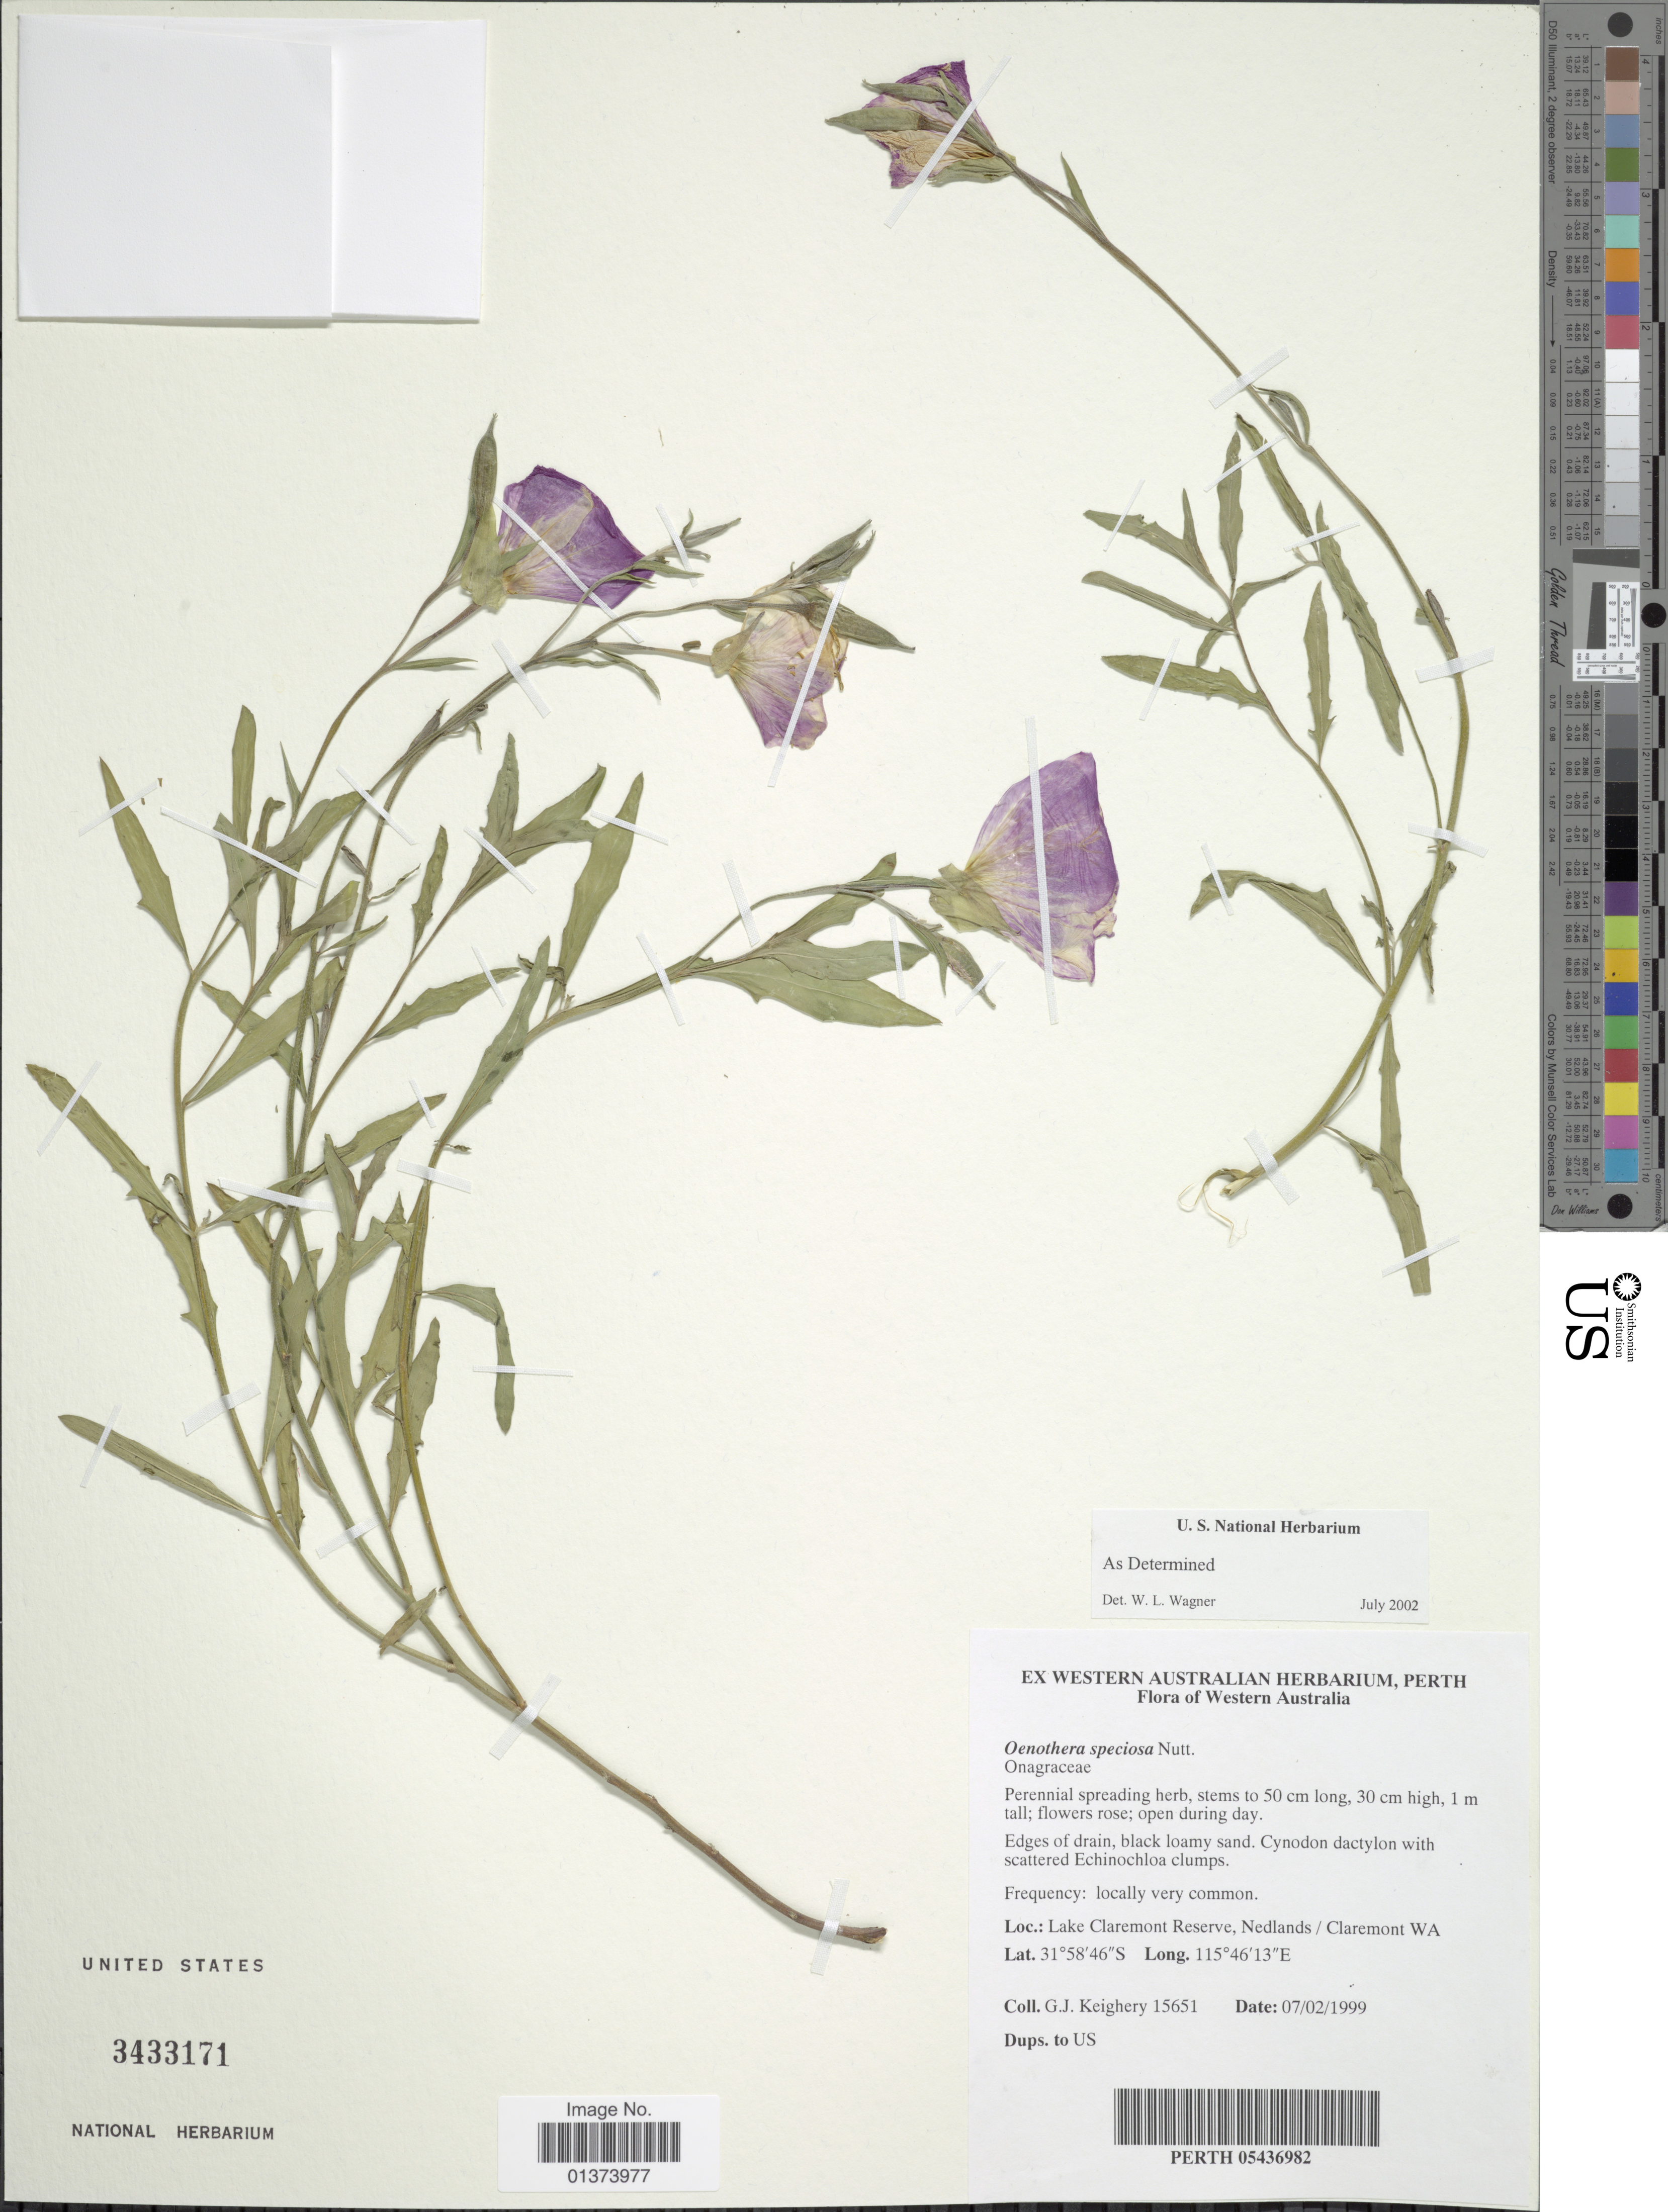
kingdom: Plantae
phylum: Tracheophyta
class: Magnoliopsida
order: Myrtales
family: Onagraceae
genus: Oenothera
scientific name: Oenothera speciosa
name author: Nutt.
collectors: G. Keighery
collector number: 15651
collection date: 1999-02-07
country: Australia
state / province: Western Australia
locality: Lake Claremont Reserve, Nedlands/ Claremont WA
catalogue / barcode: US 3433171